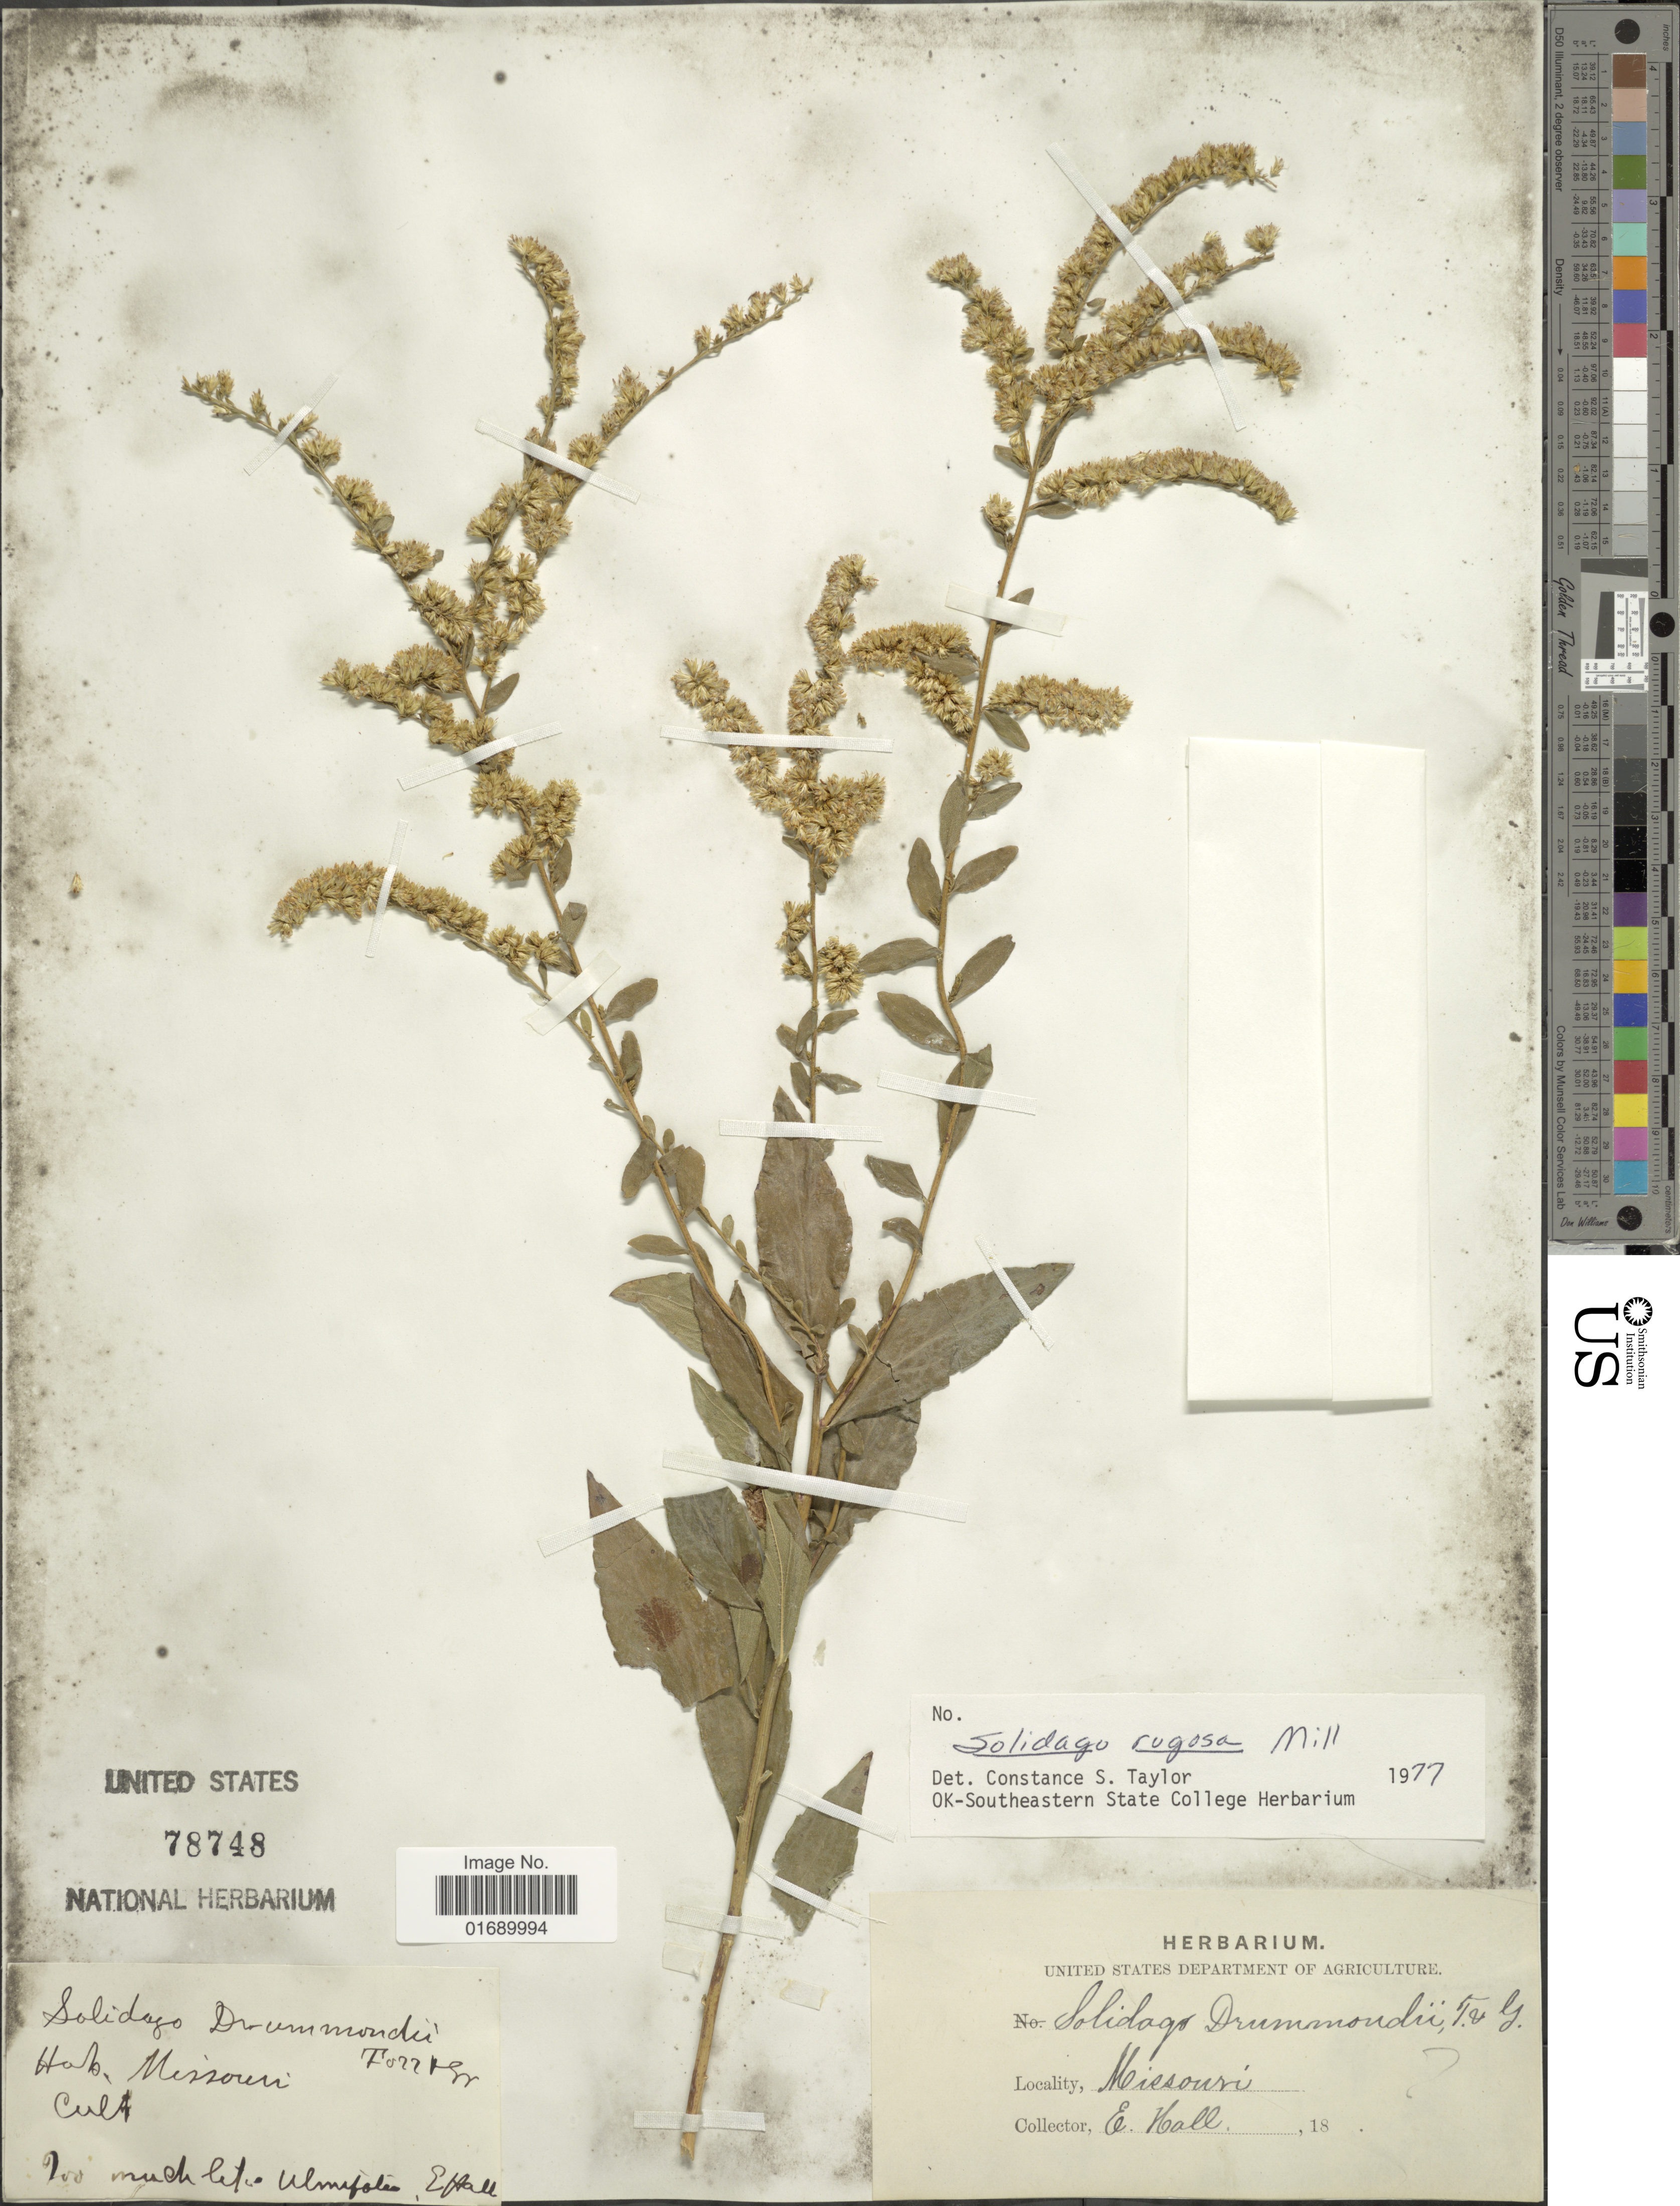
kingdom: Plantae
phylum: Tracheophyta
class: Magnoliopsida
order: Asterales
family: Asteraceae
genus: Solidago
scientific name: Solidago rugosa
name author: Mill.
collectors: E. Hall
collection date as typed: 18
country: United States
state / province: Missouri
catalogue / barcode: US 78748